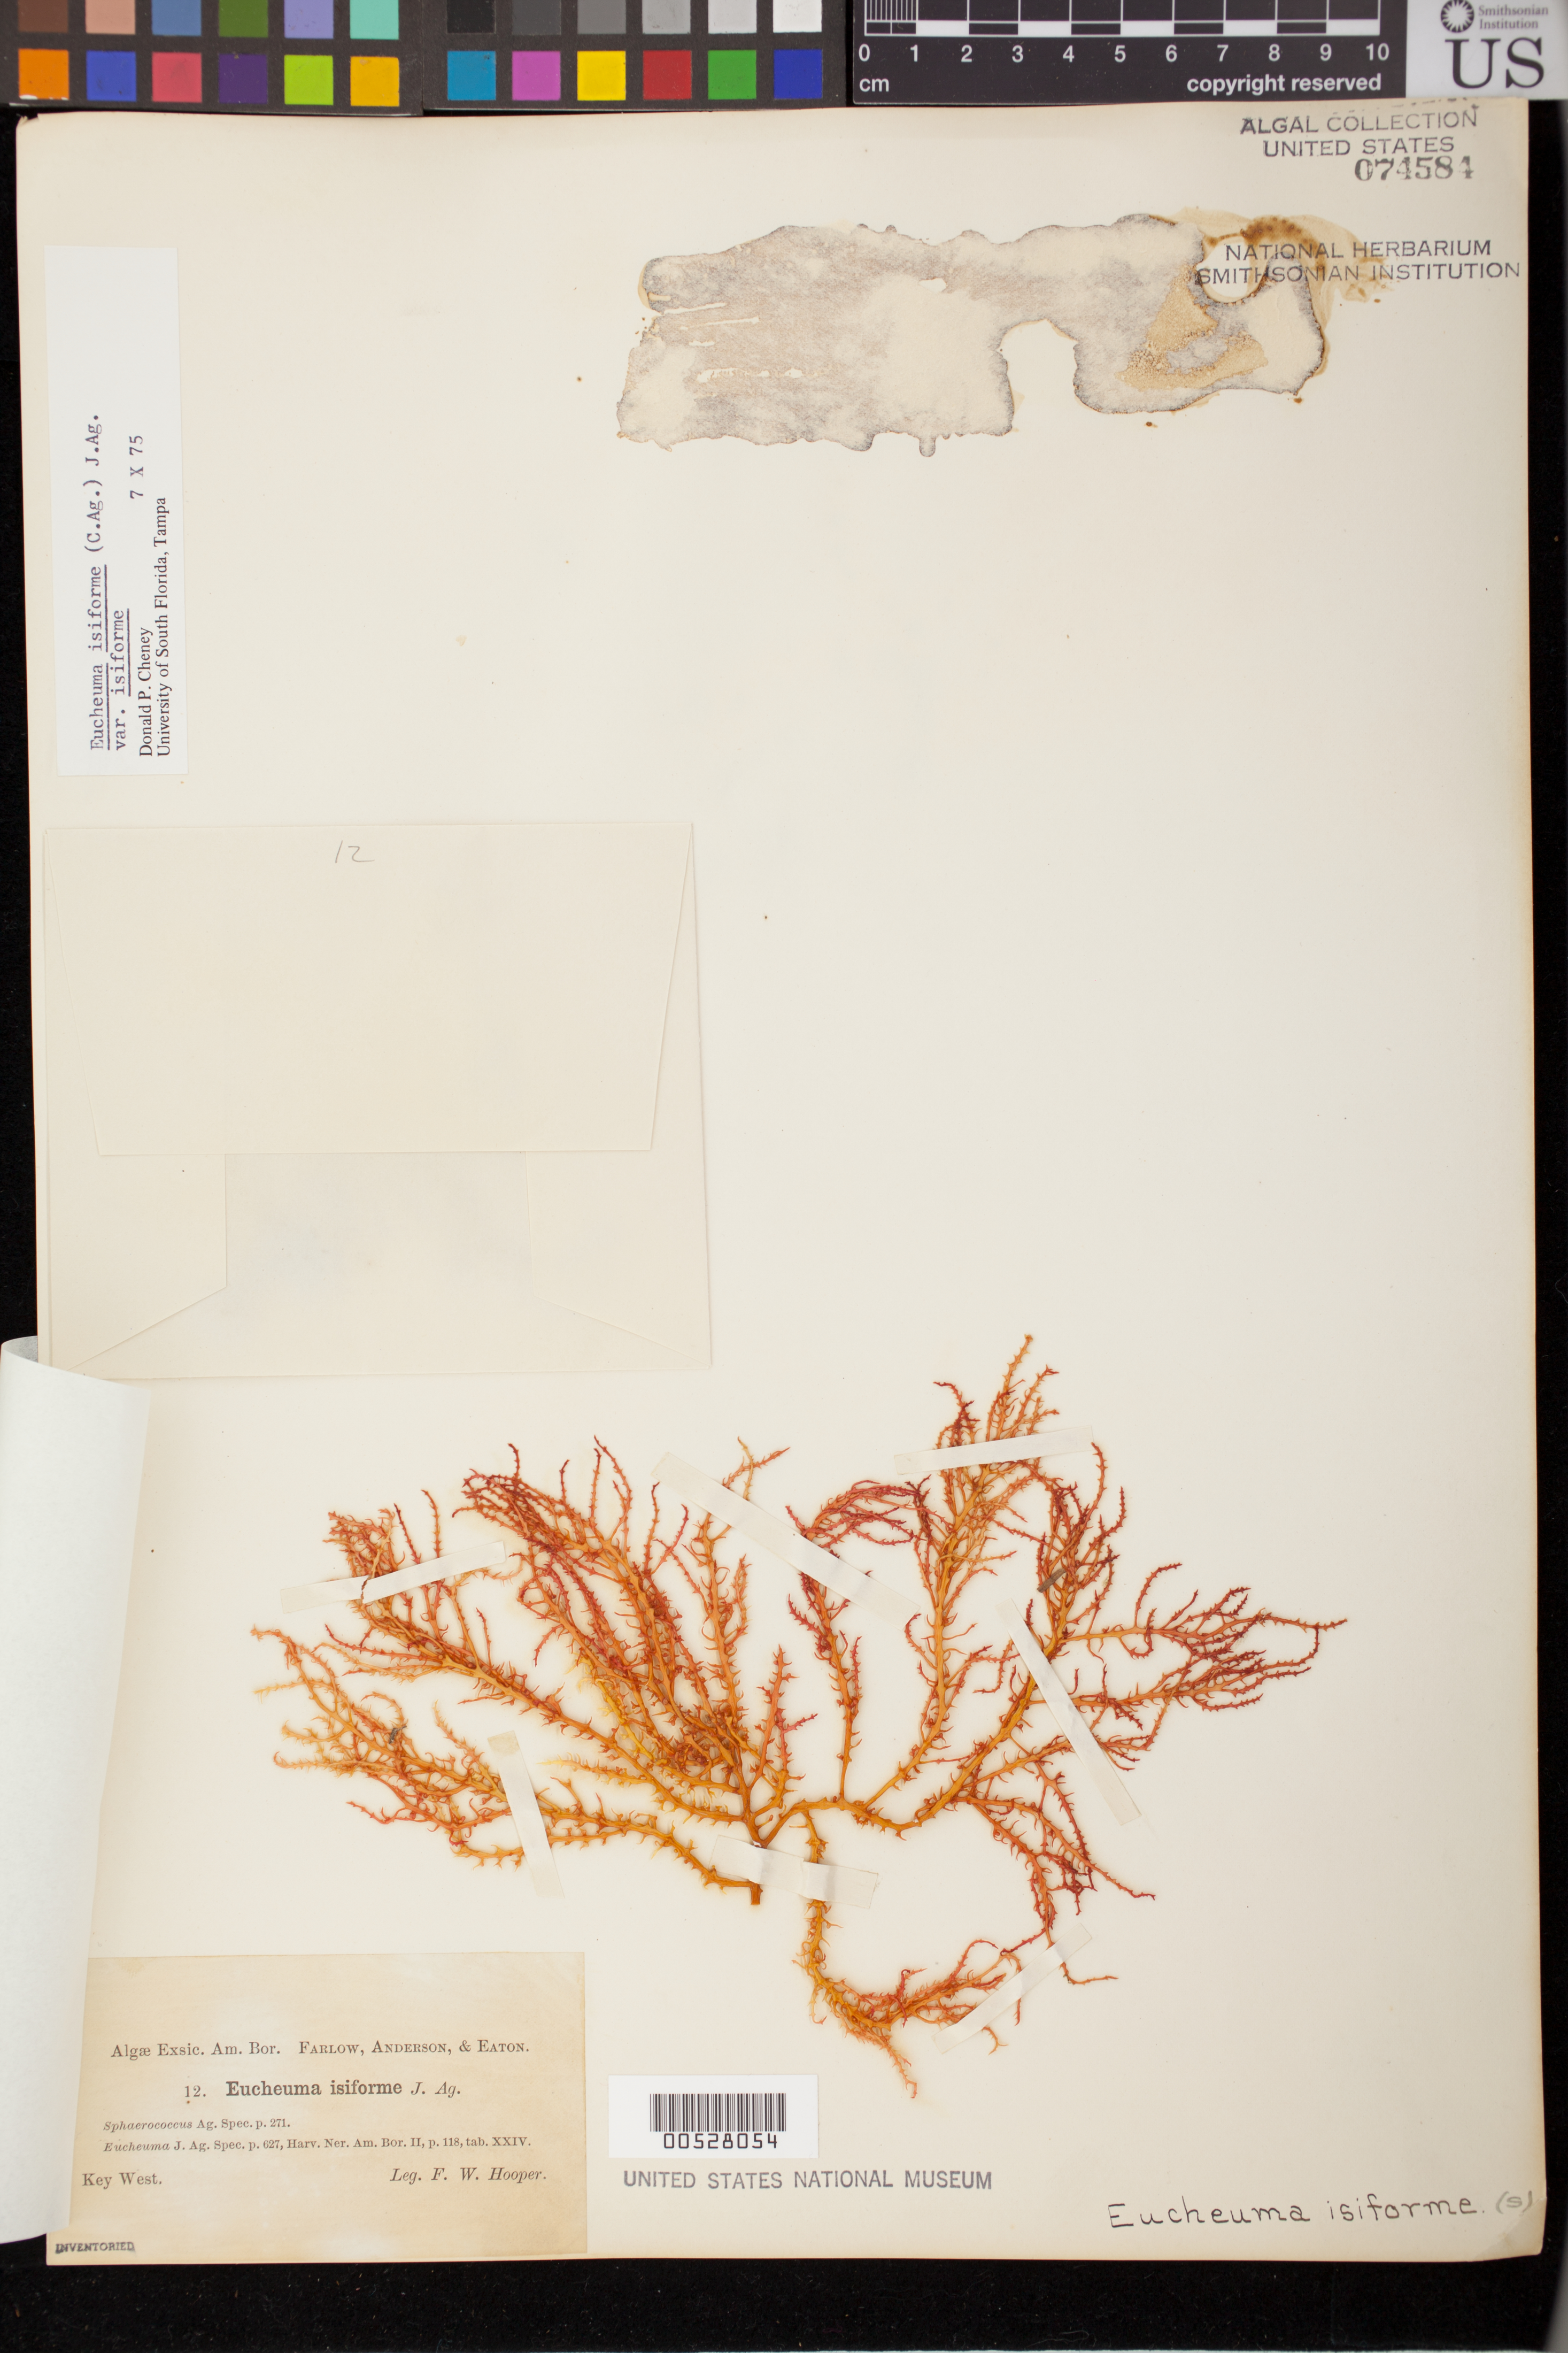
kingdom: Plantae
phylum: Rhodophyta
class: Florideophyceae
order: Gigartinales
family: Solieriaceae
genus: Eucheumatopsis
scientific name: Eucheumatopsis isiformis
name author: (C. Agardh) M.L. Núñez-Resendiz et al.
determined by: Algae name updating Project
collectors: F. Hooper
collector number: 12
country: United States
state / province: Florida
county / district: Monroe County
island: Key West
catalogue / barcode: US 74584